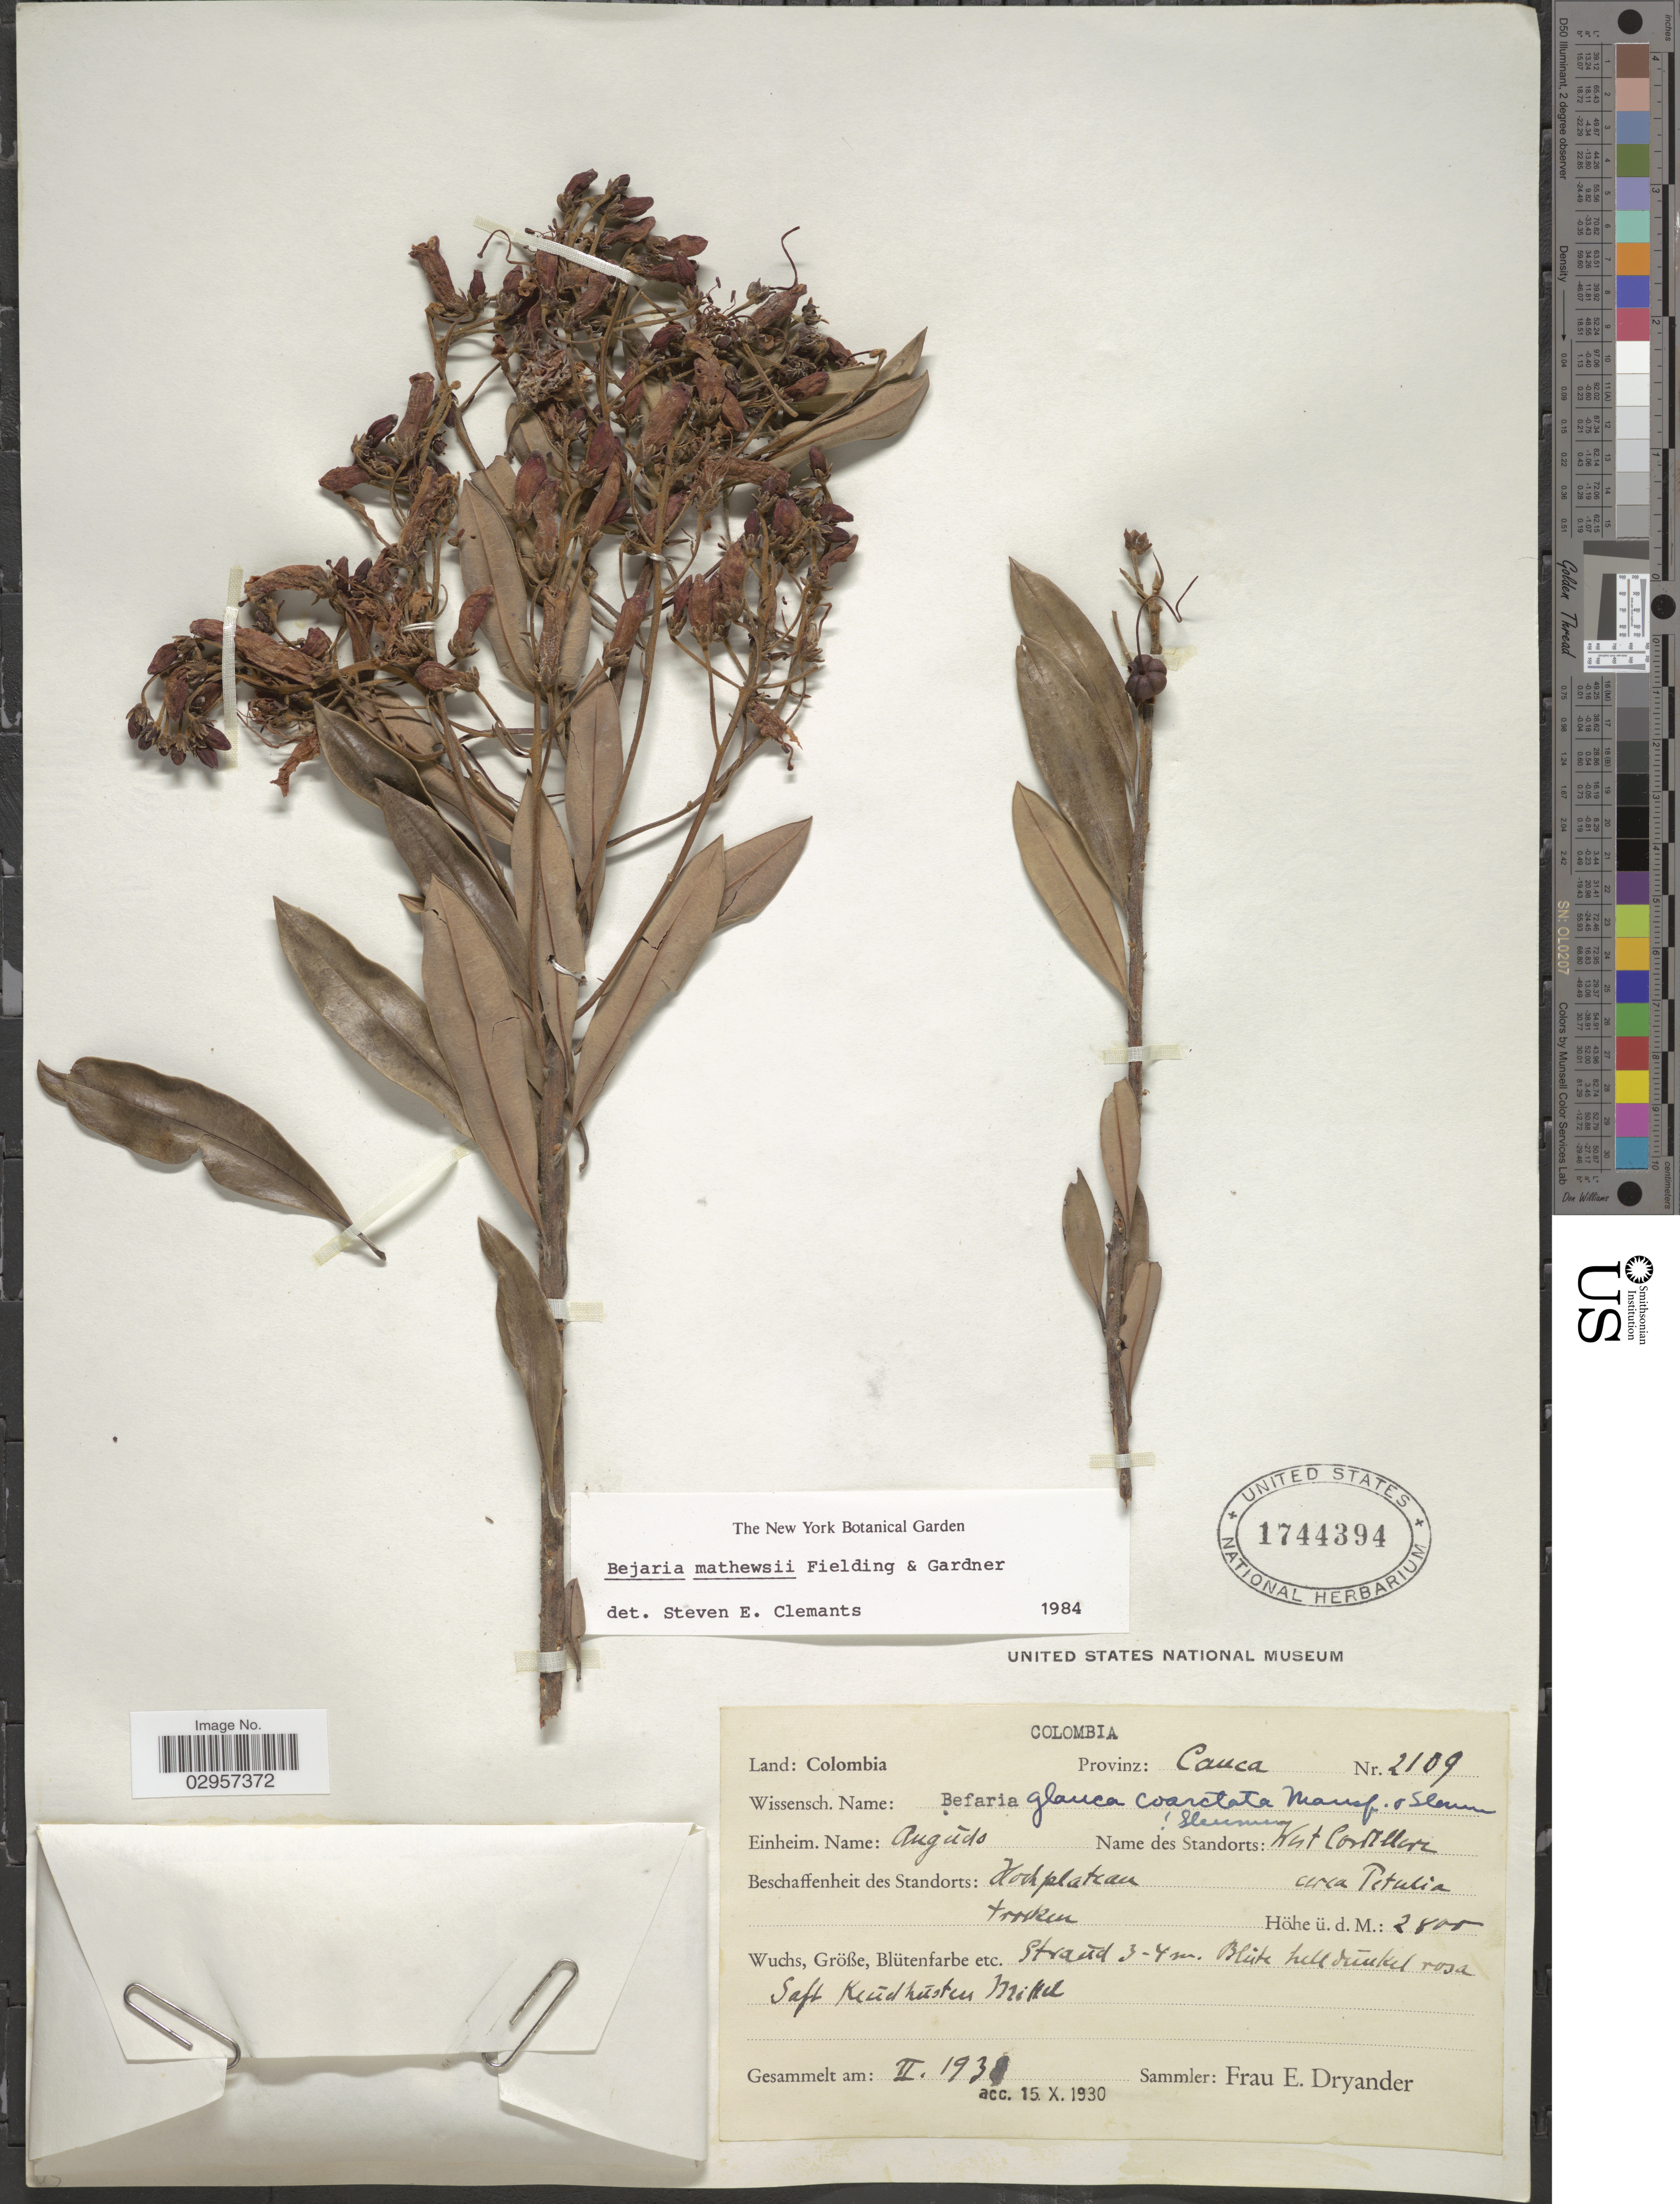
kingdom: Plantae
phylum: Tracheophyta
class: Magnoliopsida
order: Ericales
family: Ericaceae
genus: Bejaria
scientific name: Bejaria mathewsii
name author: Fielding & Gardner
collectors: F. Dryander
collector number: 2109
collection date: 1930-02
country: Colombia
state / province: Cauca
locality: West Cordillera.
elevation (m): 2800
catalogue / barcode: US 1744394